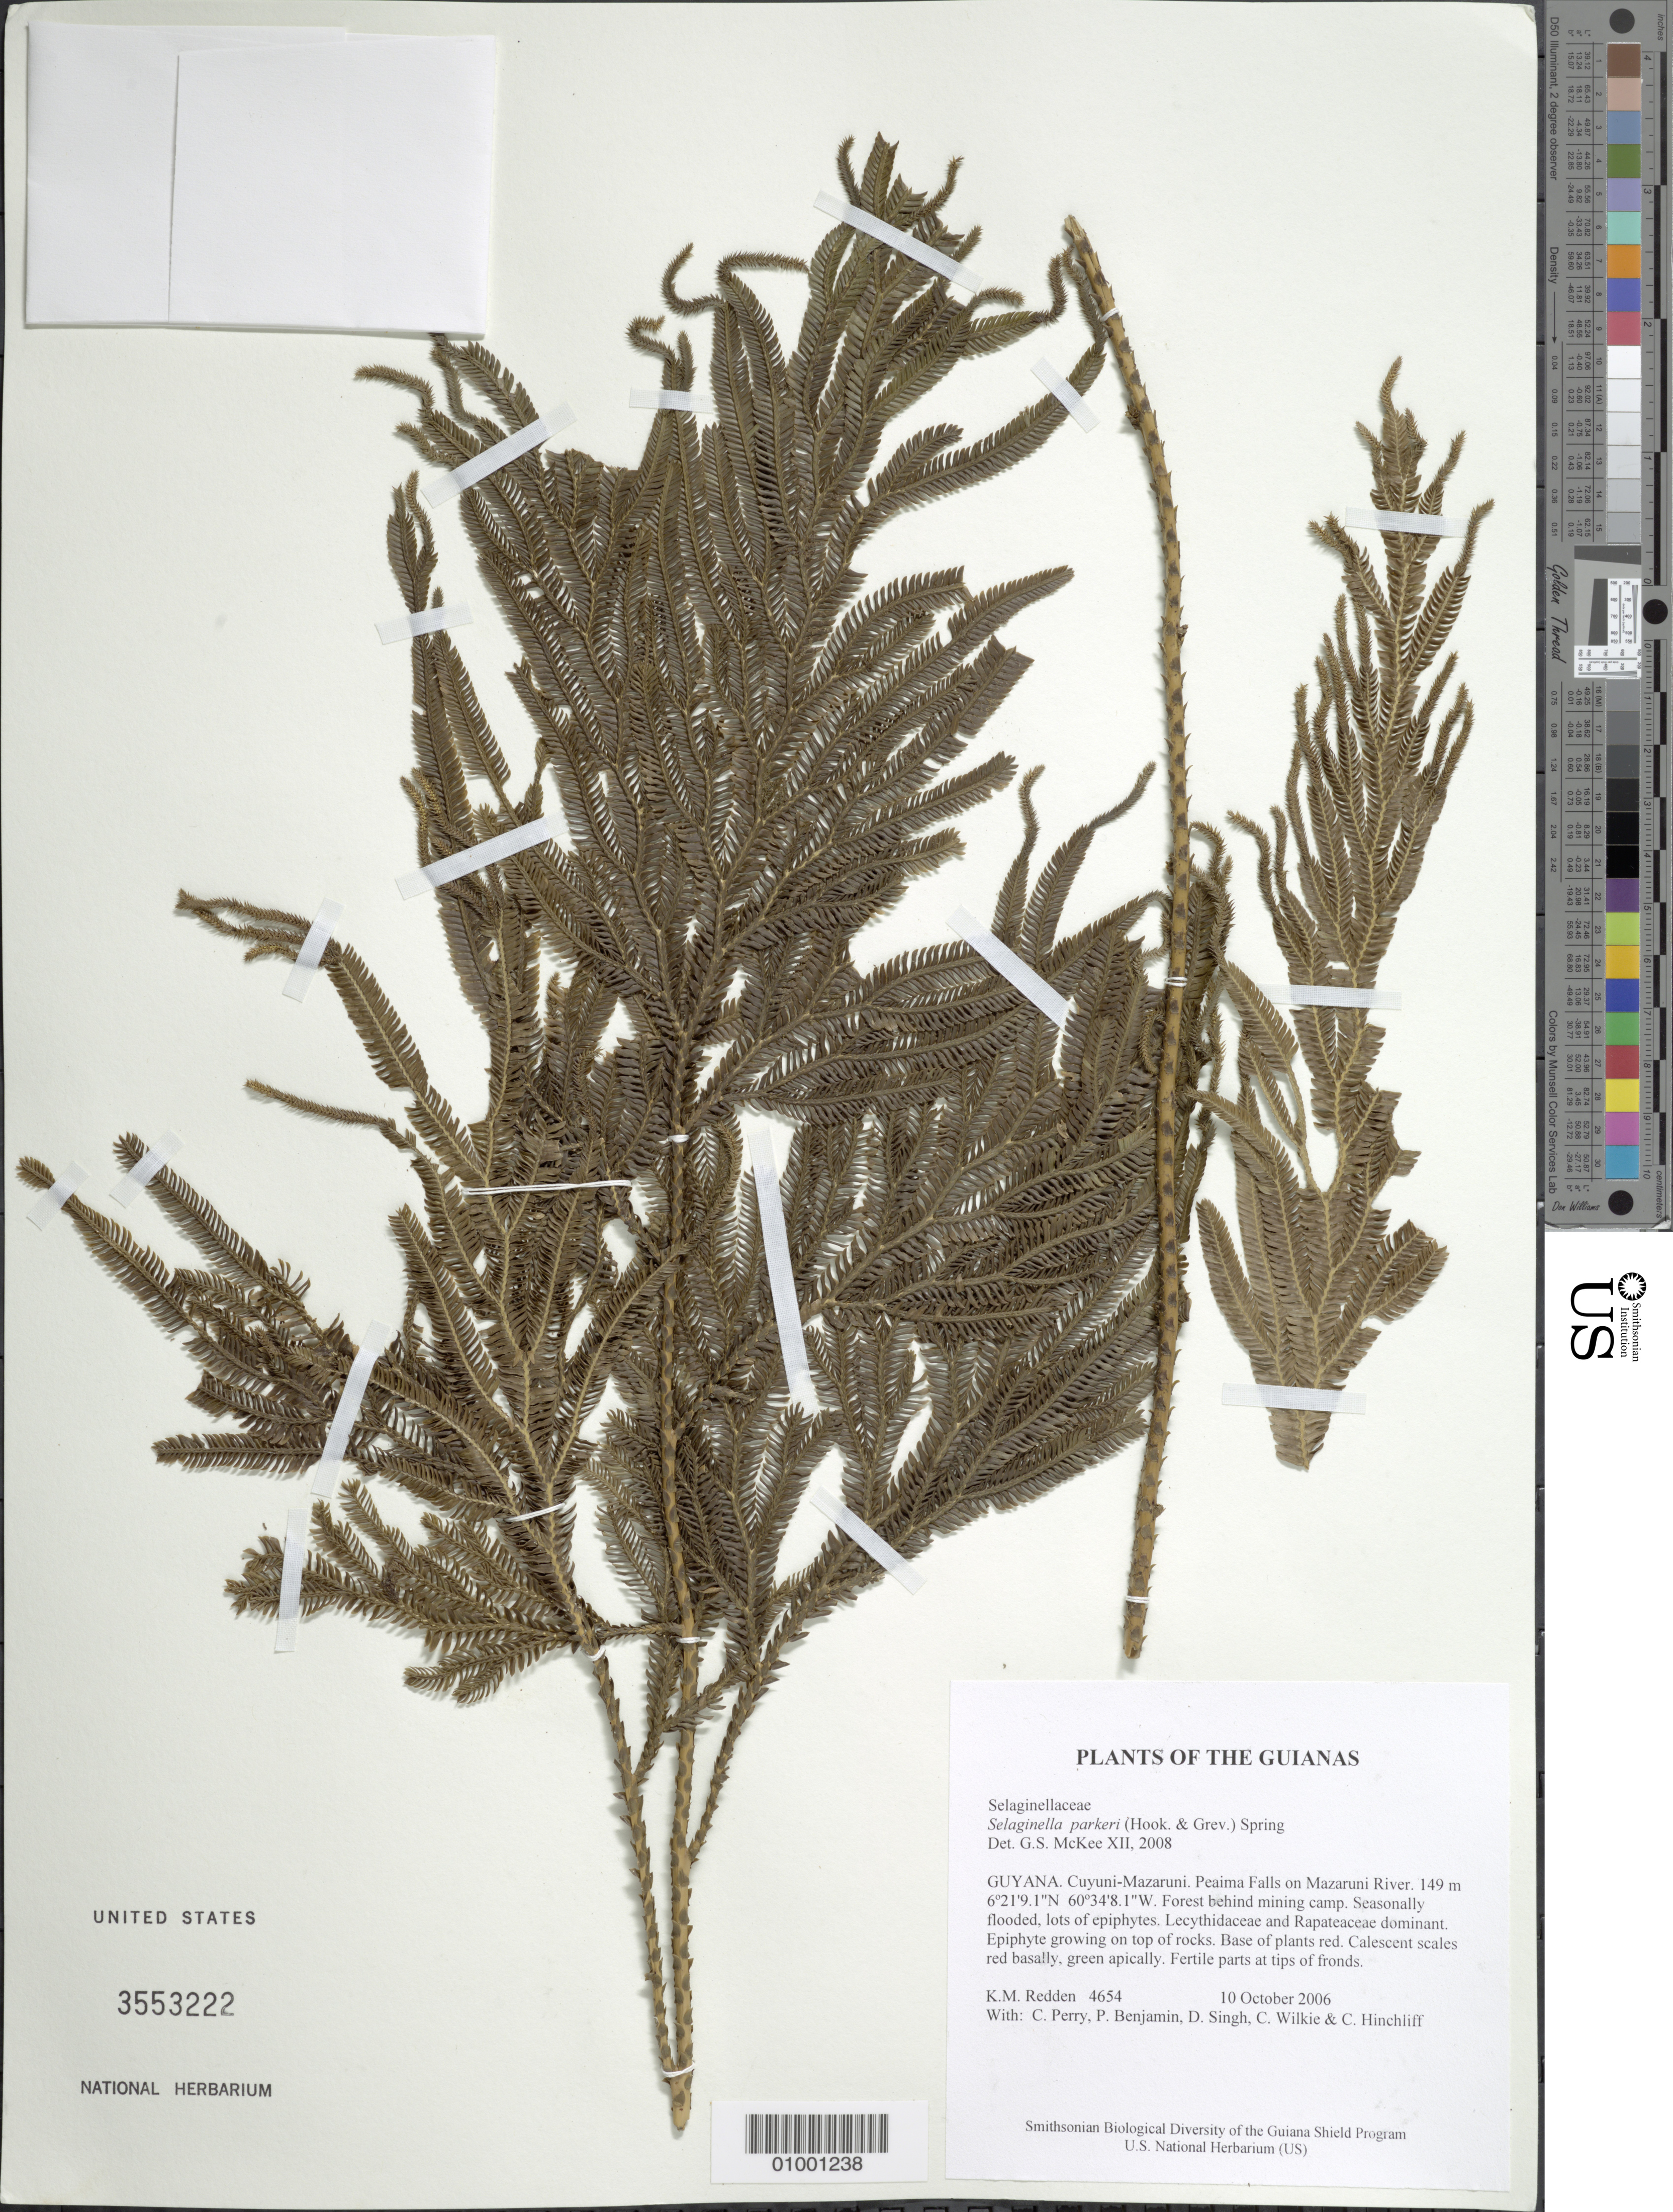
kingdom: Plantae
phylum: Tracheophyta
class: Lycopodiopsida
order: Selaginellales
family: Selaginellaceae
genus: Selaginella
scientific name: Selaginella parkeri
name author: (Hook. & Grev.) Spring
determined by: McKee, G. S., (US), NMNH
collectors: K. M. Redden, C. Perry, P. Benjamin, D. Singh, C. Wilkie & C. E. Hinchliff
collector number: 4654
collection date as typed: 10 October 2006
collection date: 2006-10-10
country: Guyana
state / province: Cuyuni-Mazaruni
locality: Peaima Falls on Mazaruni River.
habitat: Forest behind mining camp. Seasonally flooded, lots of epiphytes. Lecythidaceae and Rapateaceae dominant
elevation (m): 149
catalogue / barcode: US 3553222